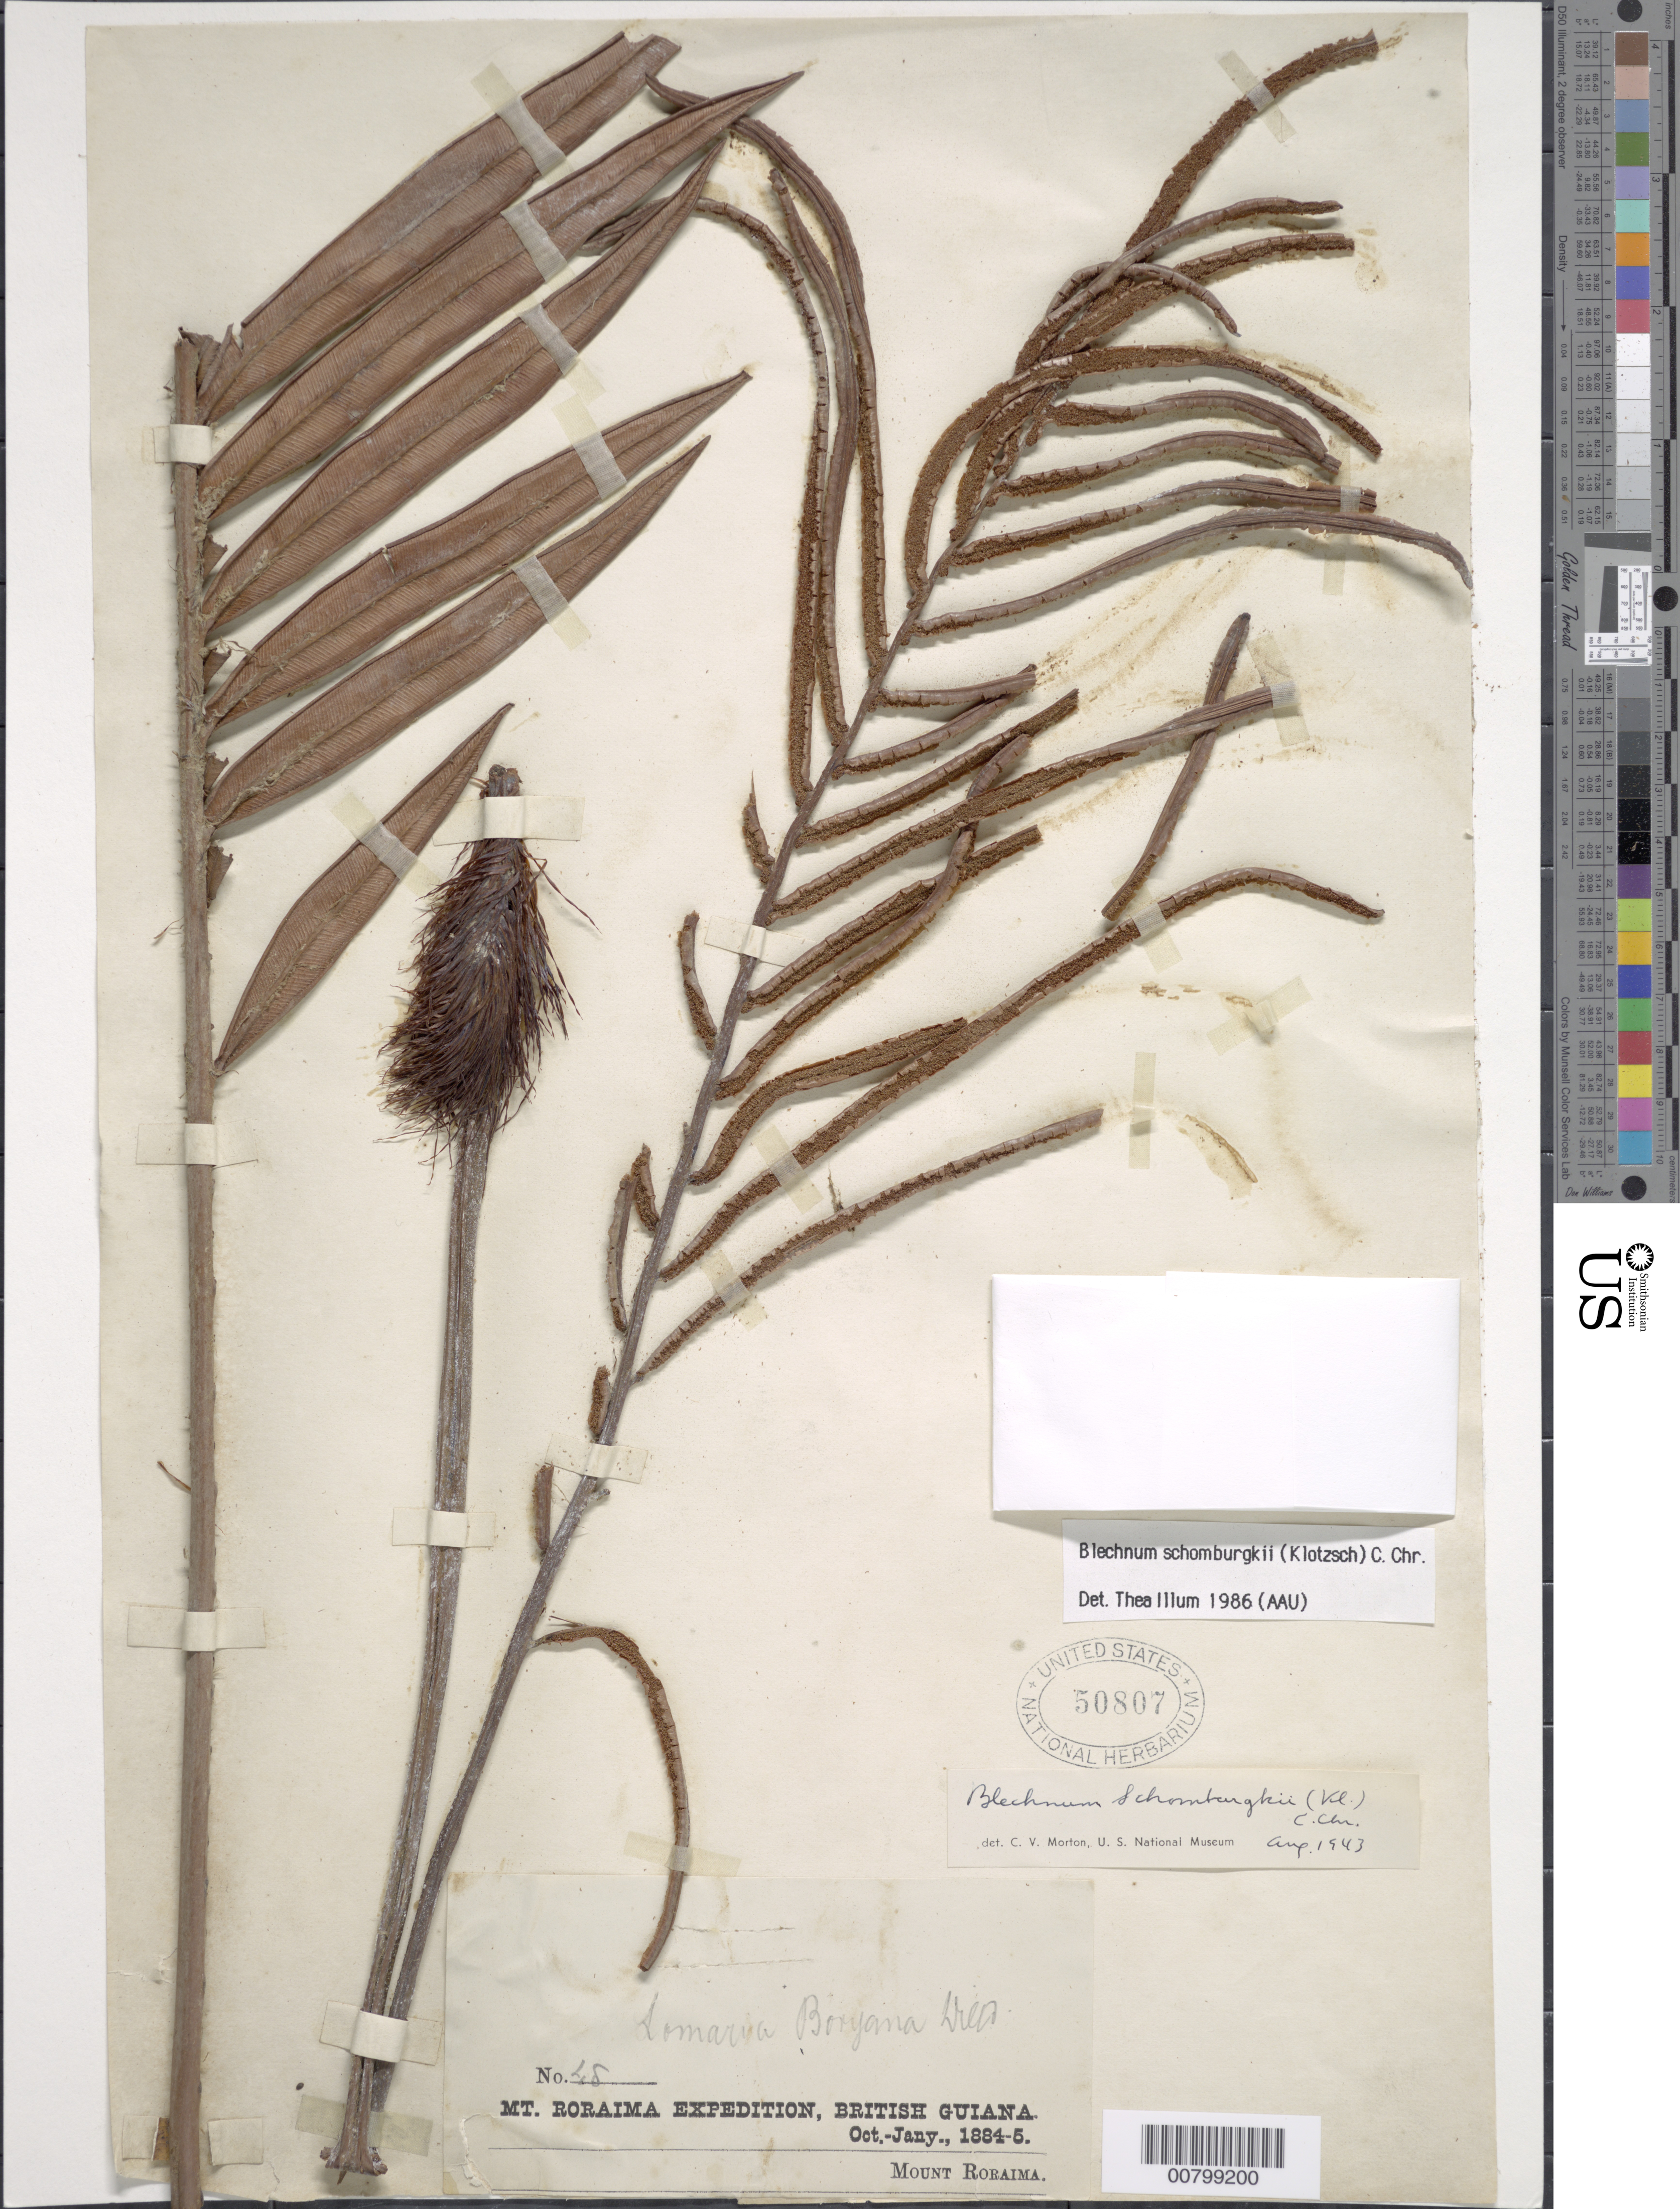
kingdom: Plantae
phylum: Tracheophyta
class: Polypodiopsida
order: Polypodiales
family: Blechnaceae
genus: Blechnum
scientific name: Blechnum schomburgkii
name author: (Klotzsch) C. Chr.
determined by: Illum, T.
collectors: E. F. im Thurn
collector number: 48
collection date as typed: October 1884 to January 1885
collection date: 1884-10/1885-01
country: Guyana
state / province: Cuyuni-Mazaruni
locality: Mt. Roraima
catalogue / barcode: US 50807